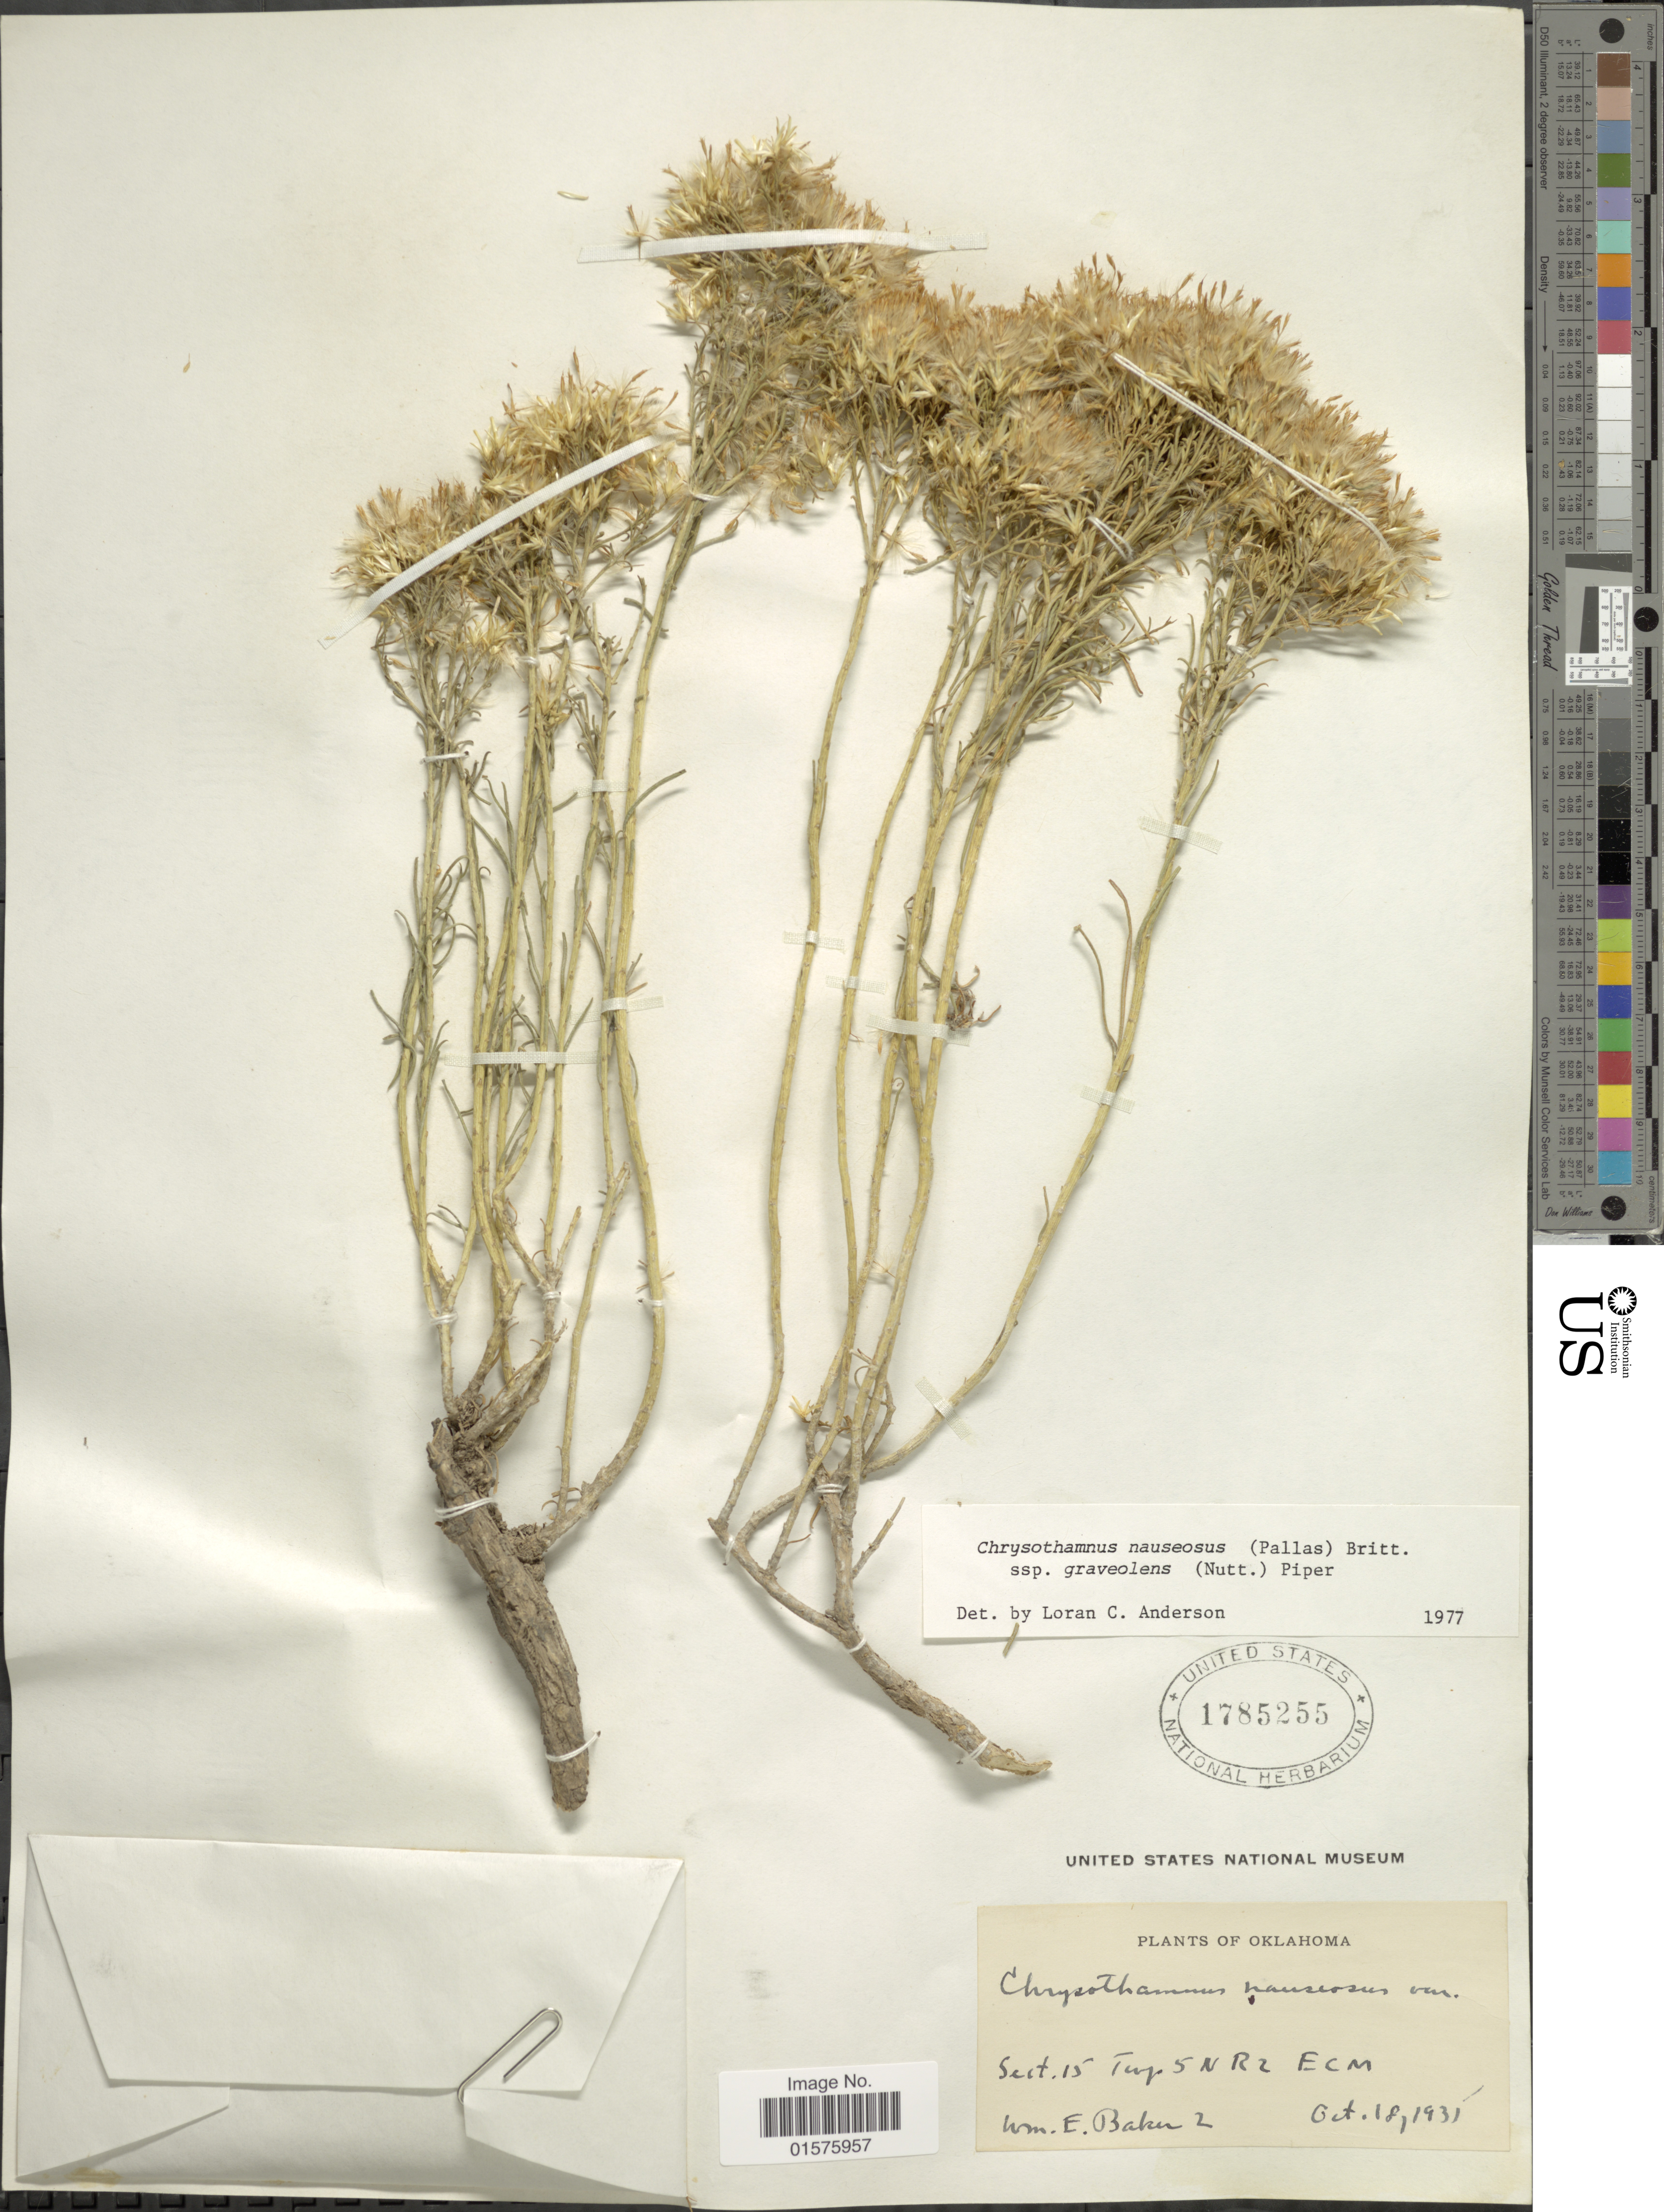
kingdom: Plantae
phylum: Tracheophyta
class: Magnoliopsida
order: Asterales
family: Asteraceae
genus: Ericameria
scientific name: Ericameria nauseosa var. graveolens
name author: (Nutt.) Reveal & Schuyler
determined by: Urbatsch, Lowell E., Curator (LSU), Louisiana State University (UNITED STATES)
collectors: E. Baker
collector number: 2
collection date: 1931-10-18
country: United States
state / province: Oklahoma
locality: Sect. 15 Twp.5 N R2 ECM.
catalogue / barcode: US 1785255